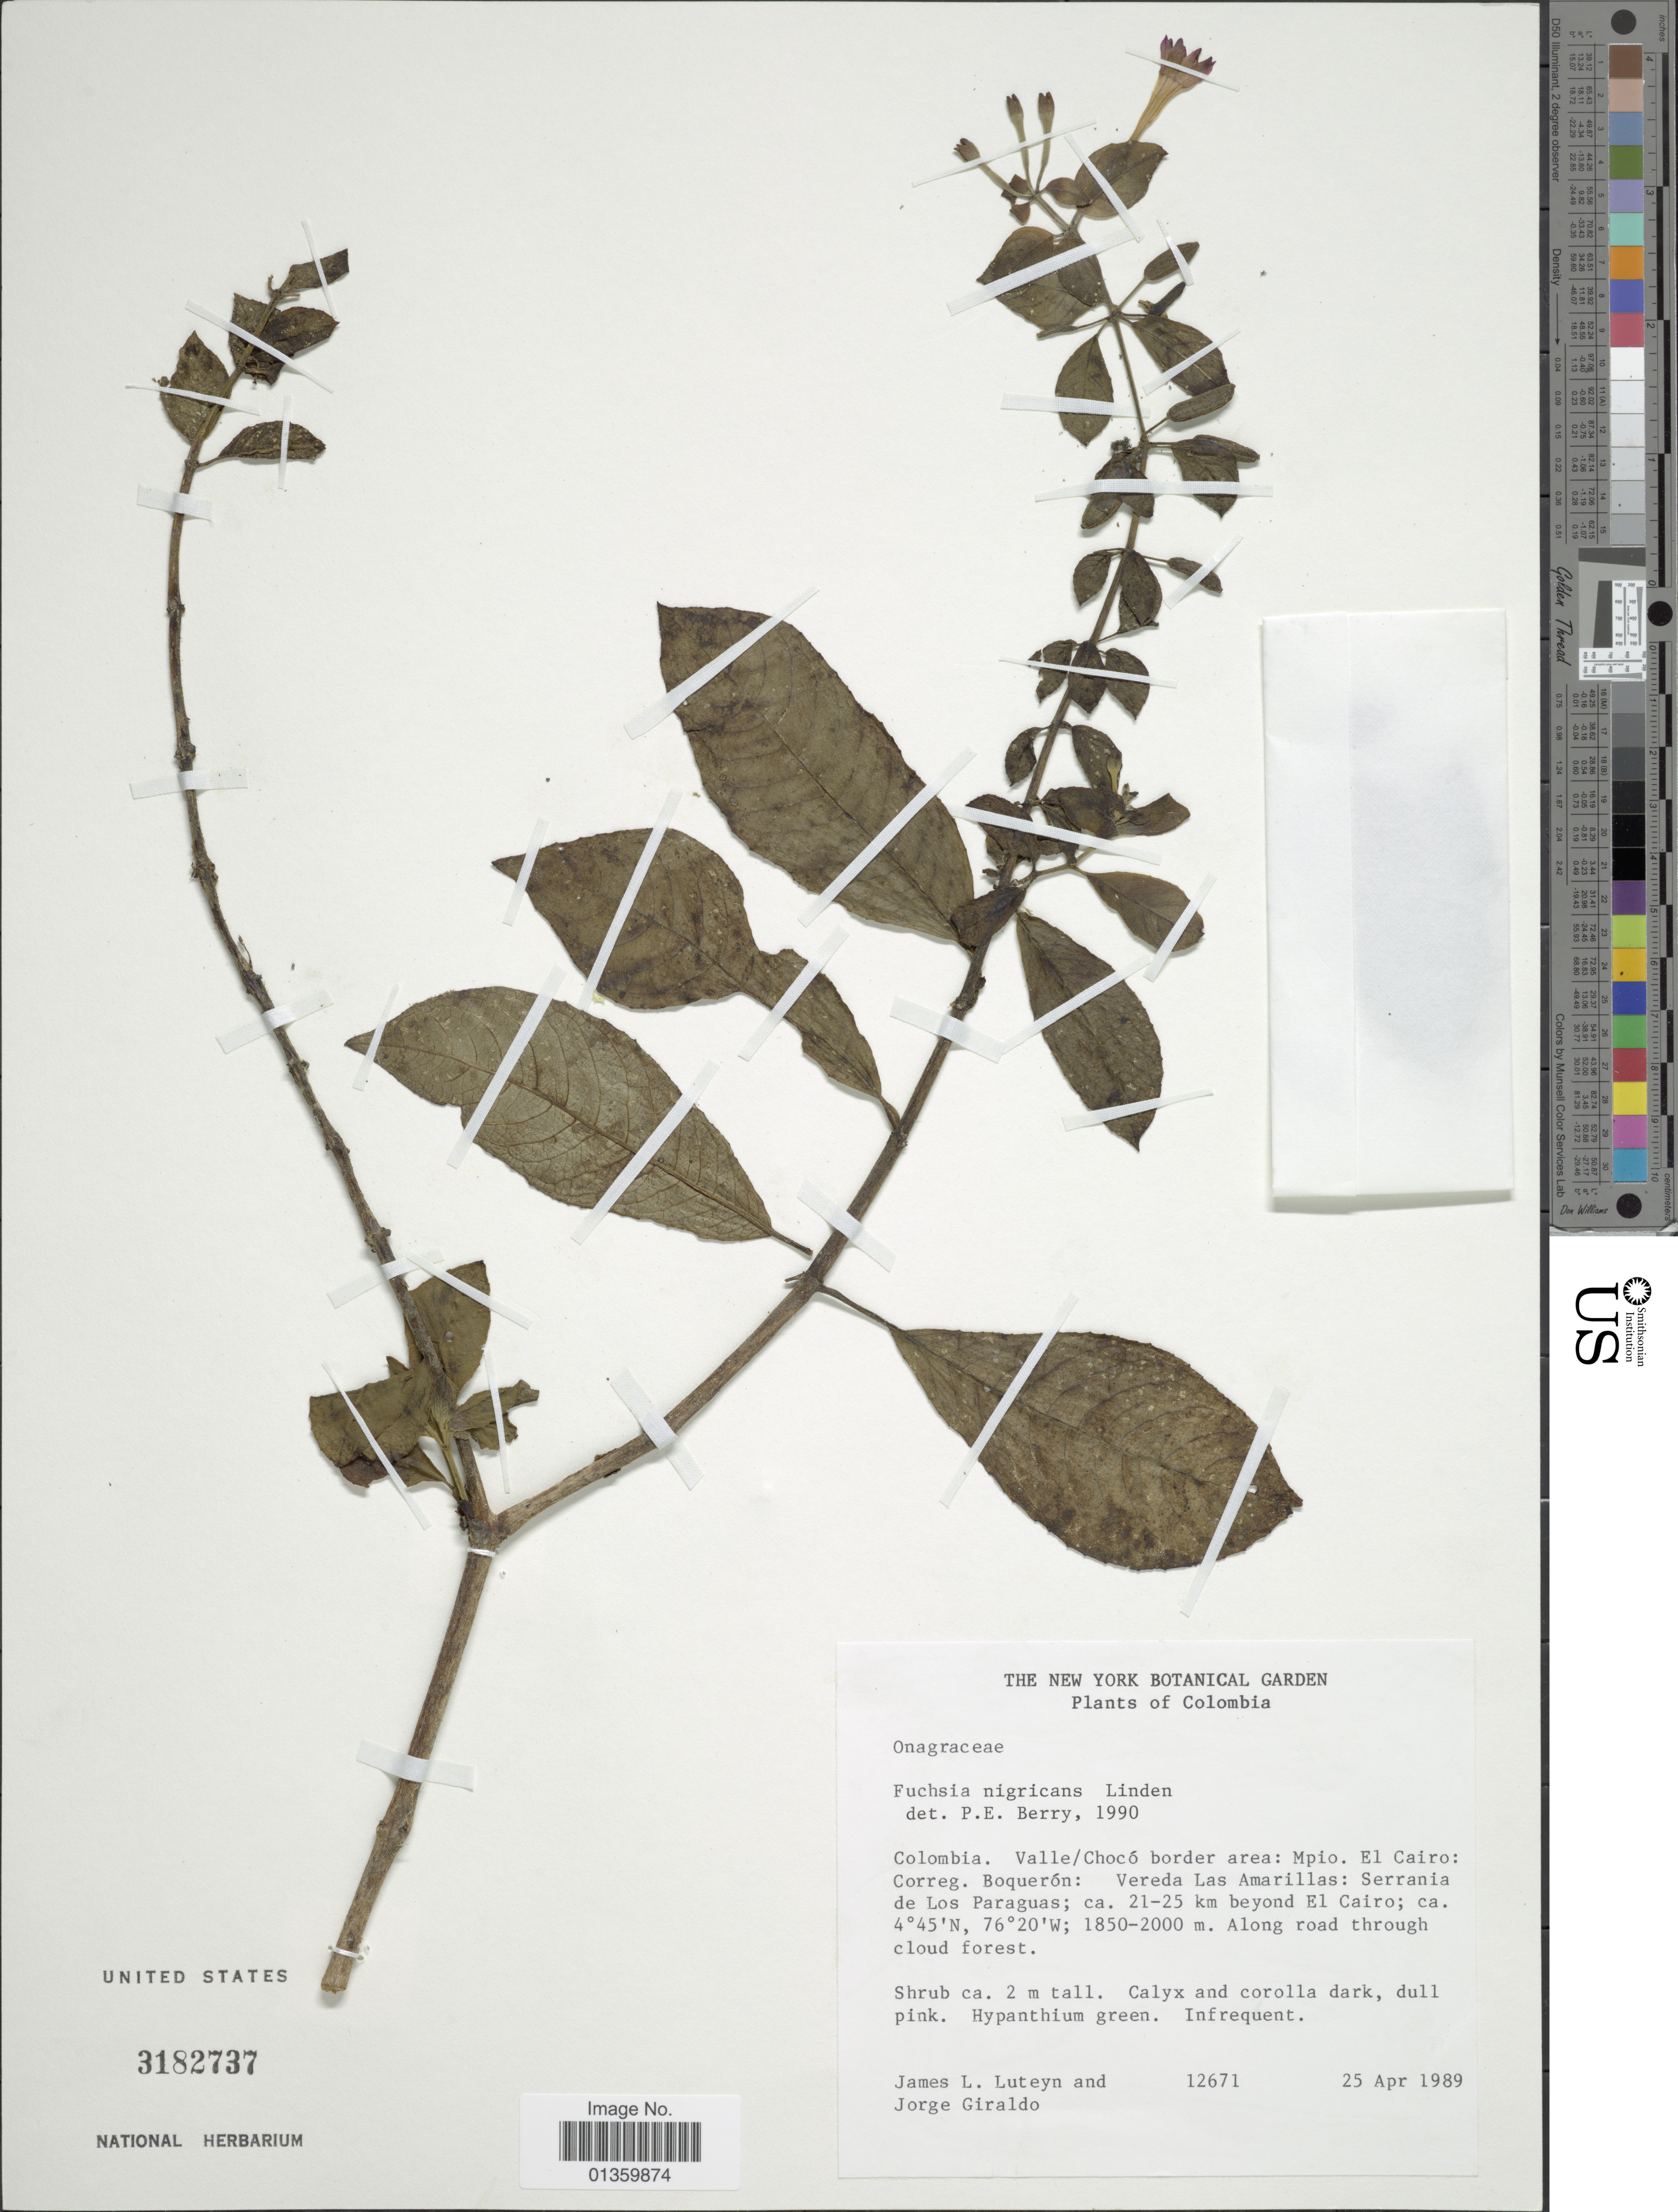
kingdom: Plantae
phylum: Tracheophyta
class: Magnoliopsida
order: Myrtales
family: Onagraceae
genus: Fuchsia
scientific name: Fuchsia nigricans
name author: Linden ex Planch.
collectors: J. L. Luteyn & J. Giraldo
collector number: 12671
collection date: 1989-04-25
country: Colombia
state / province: Chocó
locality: Valle/Chocó border area: Mpio. El Cairo: Correg. Boquerón: Vereda Las Amarillas: Serrania de Los Paraguas; ca. 21-25 km beyond El Cairo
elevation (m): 1850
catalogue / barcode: US 3182737